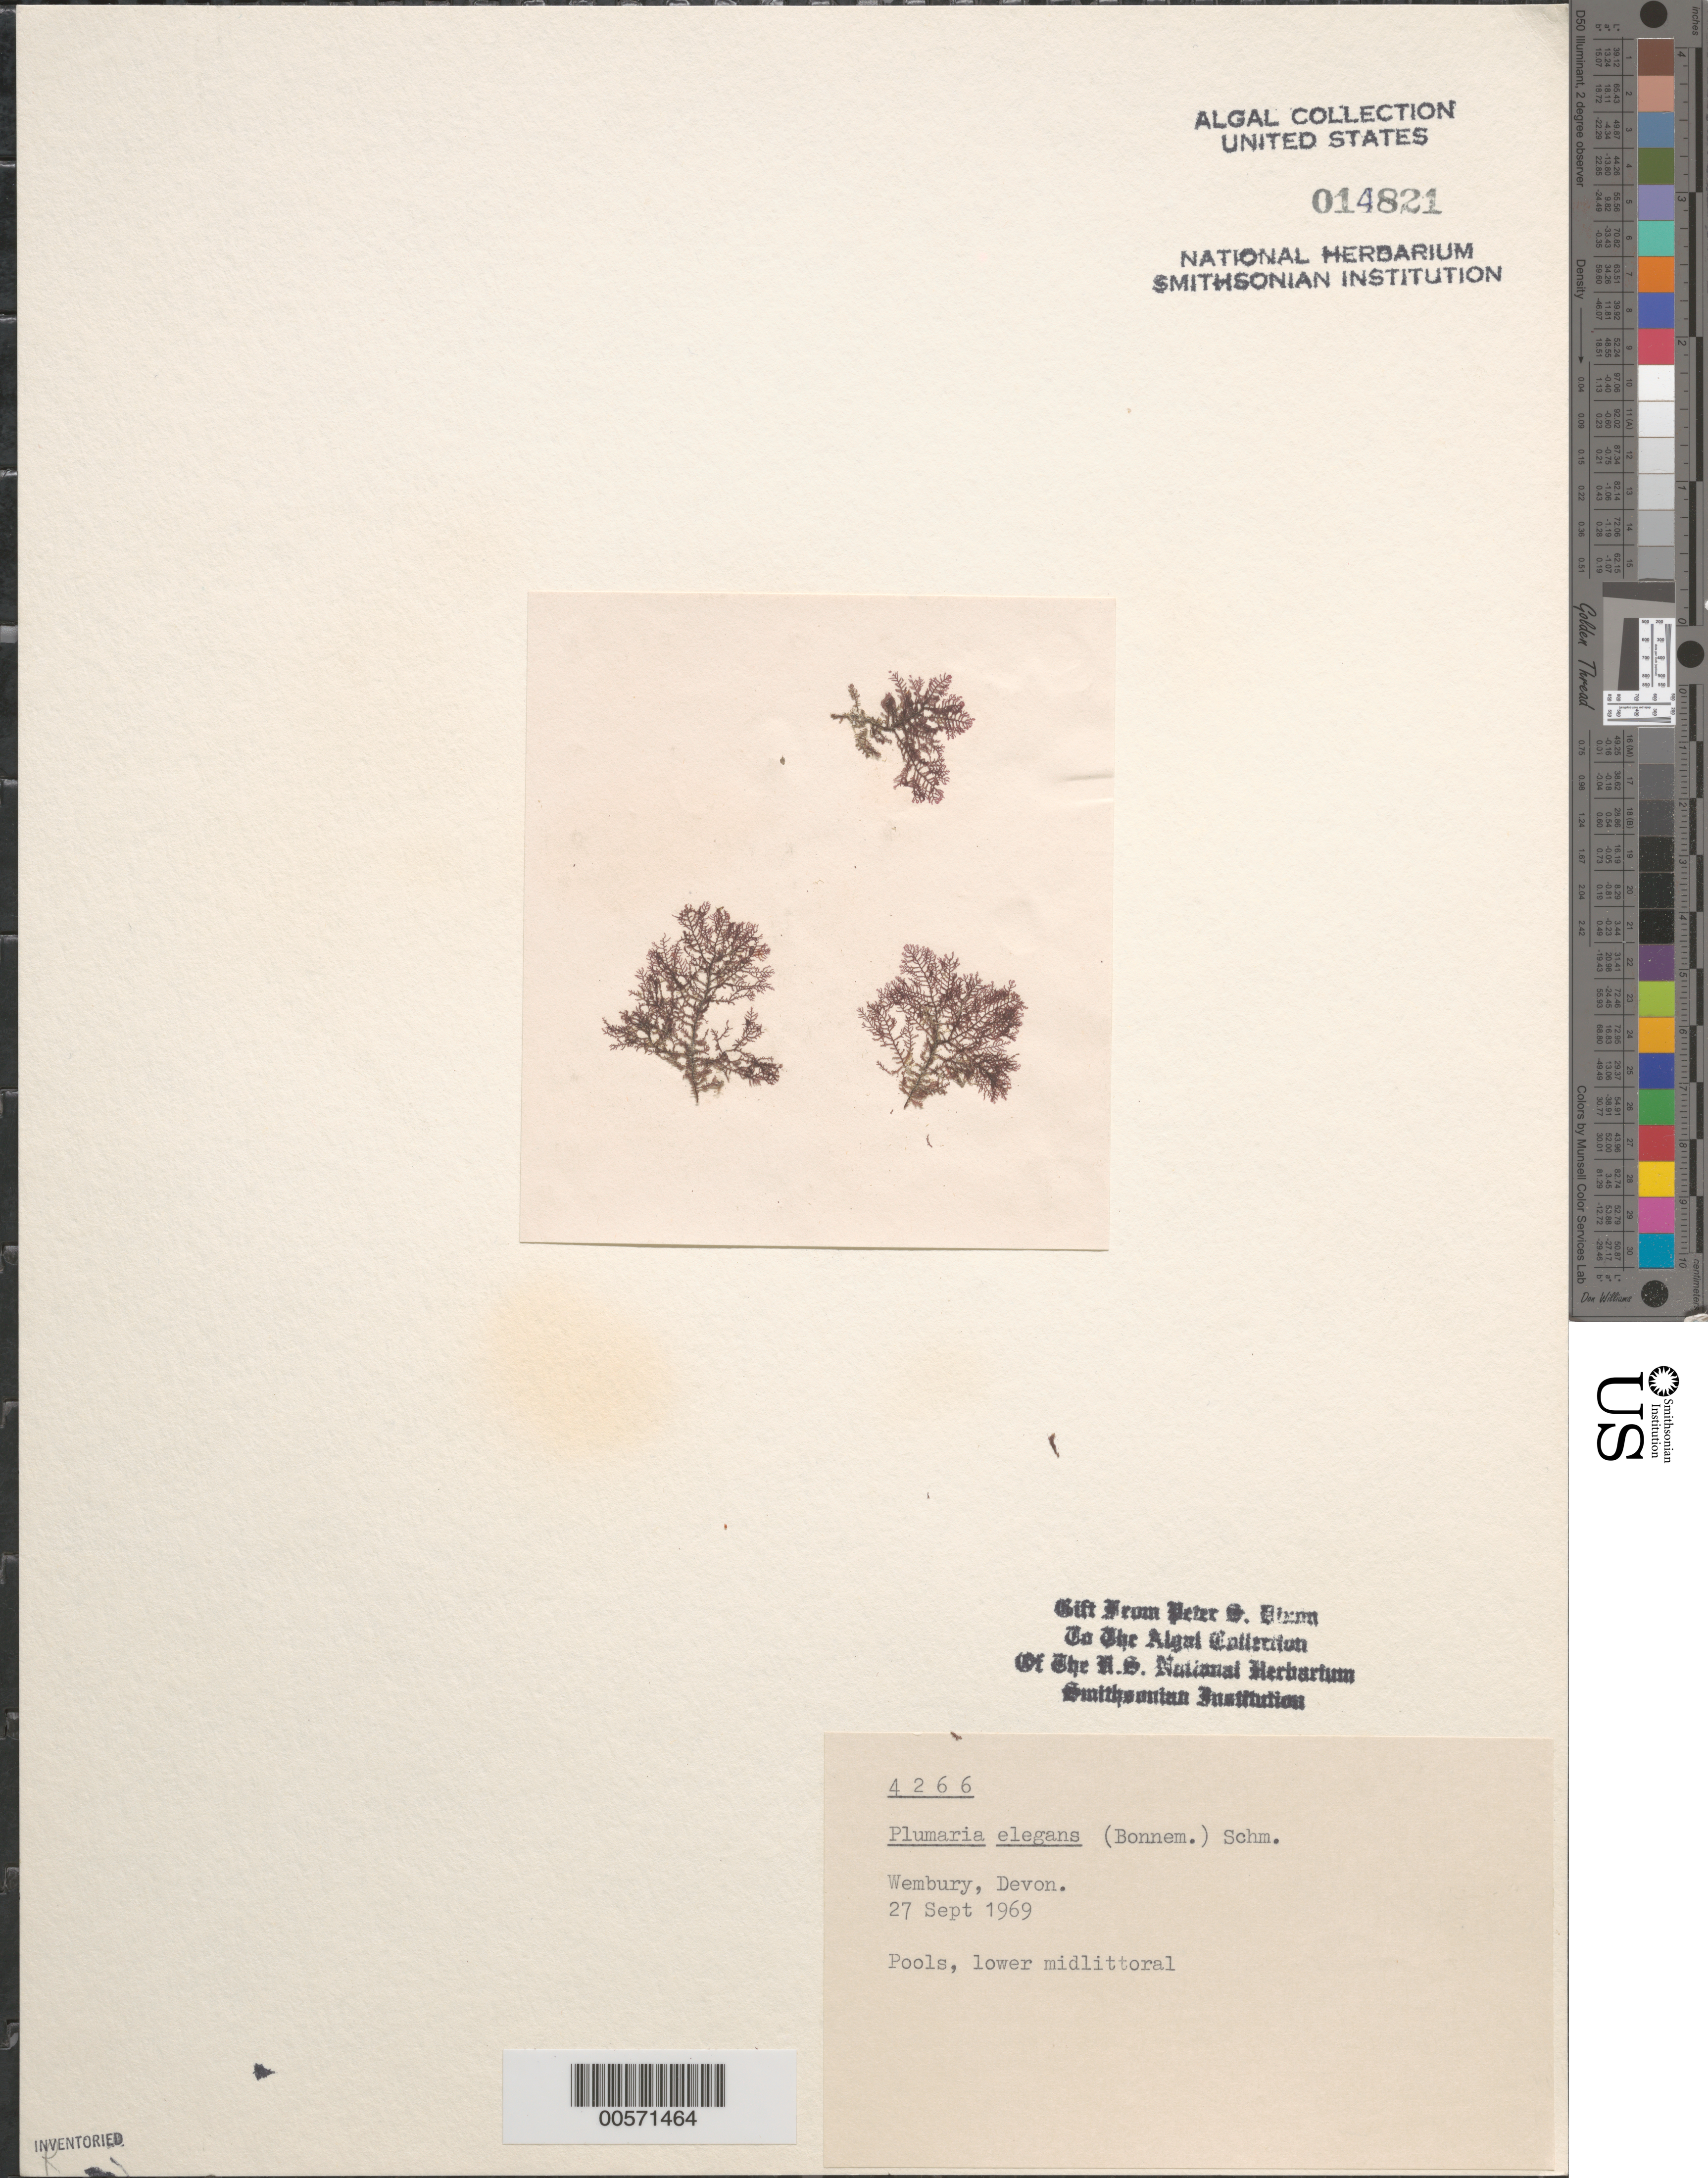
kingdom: Plantae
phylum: Rhodophyta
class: Florideophyceae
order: Ceramiales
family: Wrangeliaceae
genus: Plumaria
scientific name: Plumaria plumosa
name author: (Hudson) Kuntze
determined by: Algae name updating Project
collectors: P. S. Dixon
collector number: PSD 4266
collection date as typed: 27 Sep 1969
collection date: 1969-09-27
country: United Kingdom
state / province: England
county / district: Devon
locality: Wembury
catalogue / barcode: US 14821